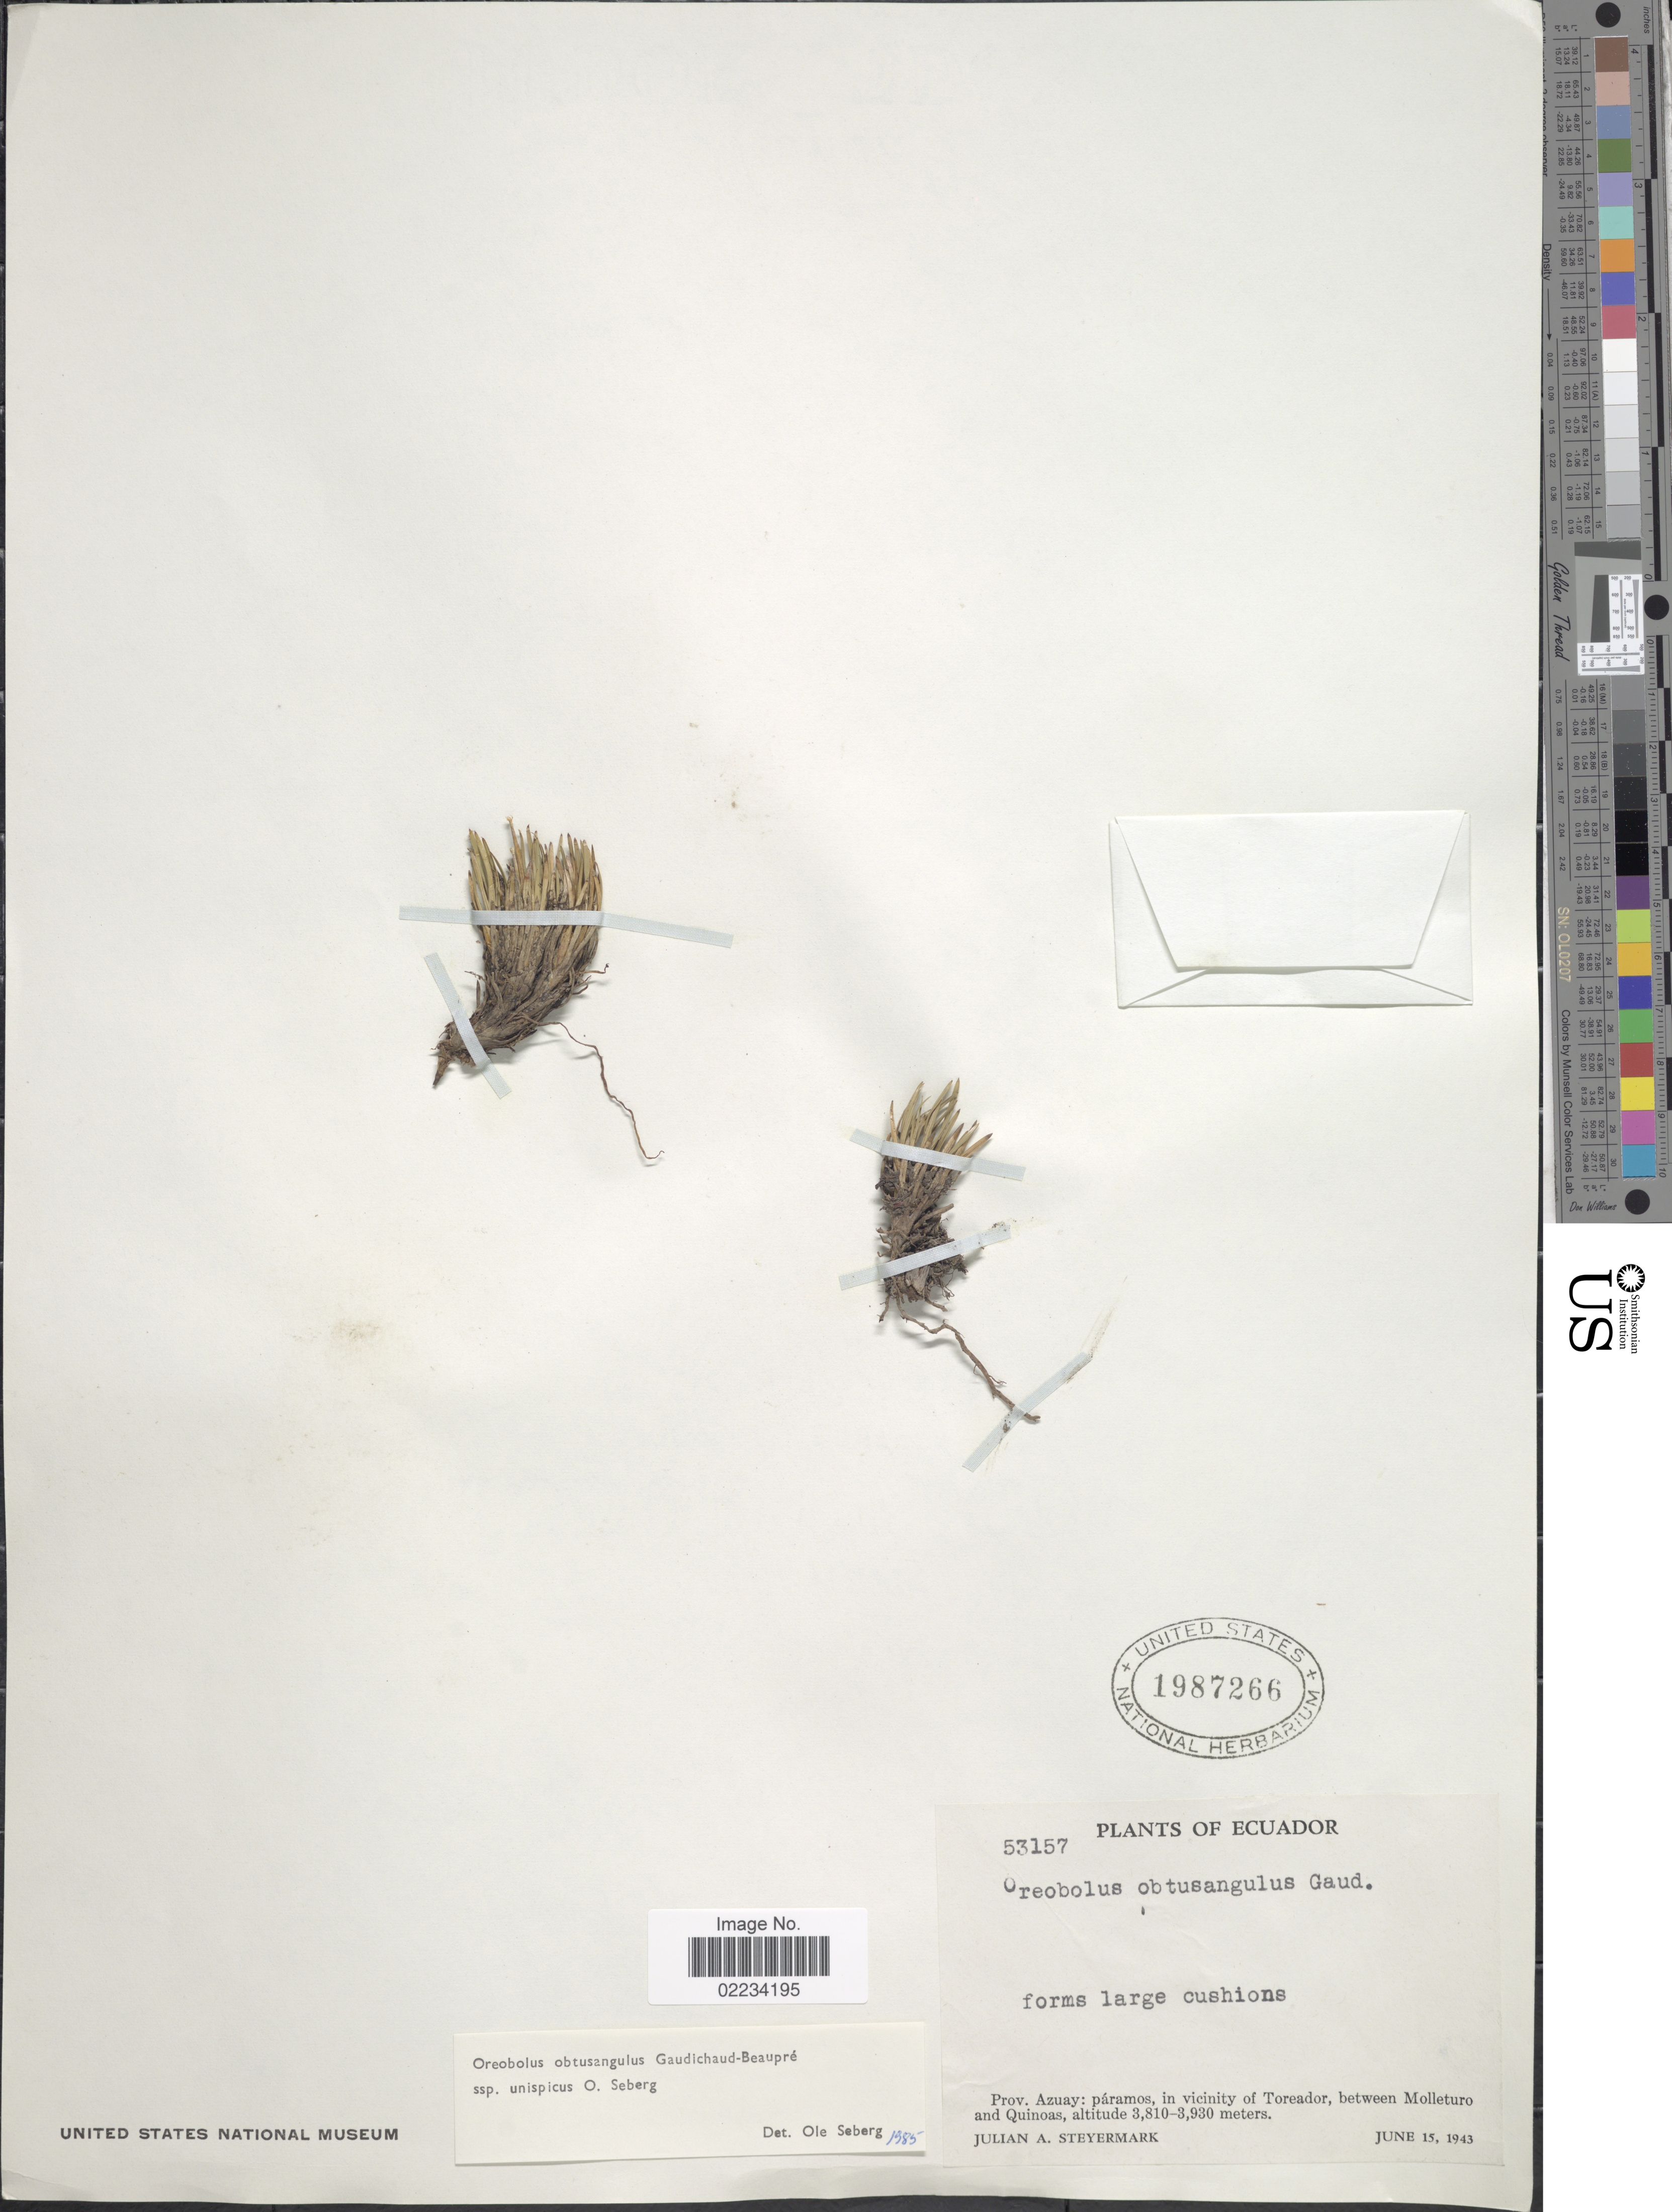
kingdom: Plantae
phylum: Tracheophyta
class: Liliopsida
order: Poales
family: Cyperaceae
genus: Oreobolus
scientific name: Oreobolus obtusangulus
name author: Gaudich.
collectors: J. Steyermark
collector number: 53157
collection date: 1943-06-15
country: Ecuador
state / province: Azuay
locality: Páramos, in vicinity of Toreador, between Molleturo and Quinoas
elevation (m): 3810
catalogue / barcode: US 1987266